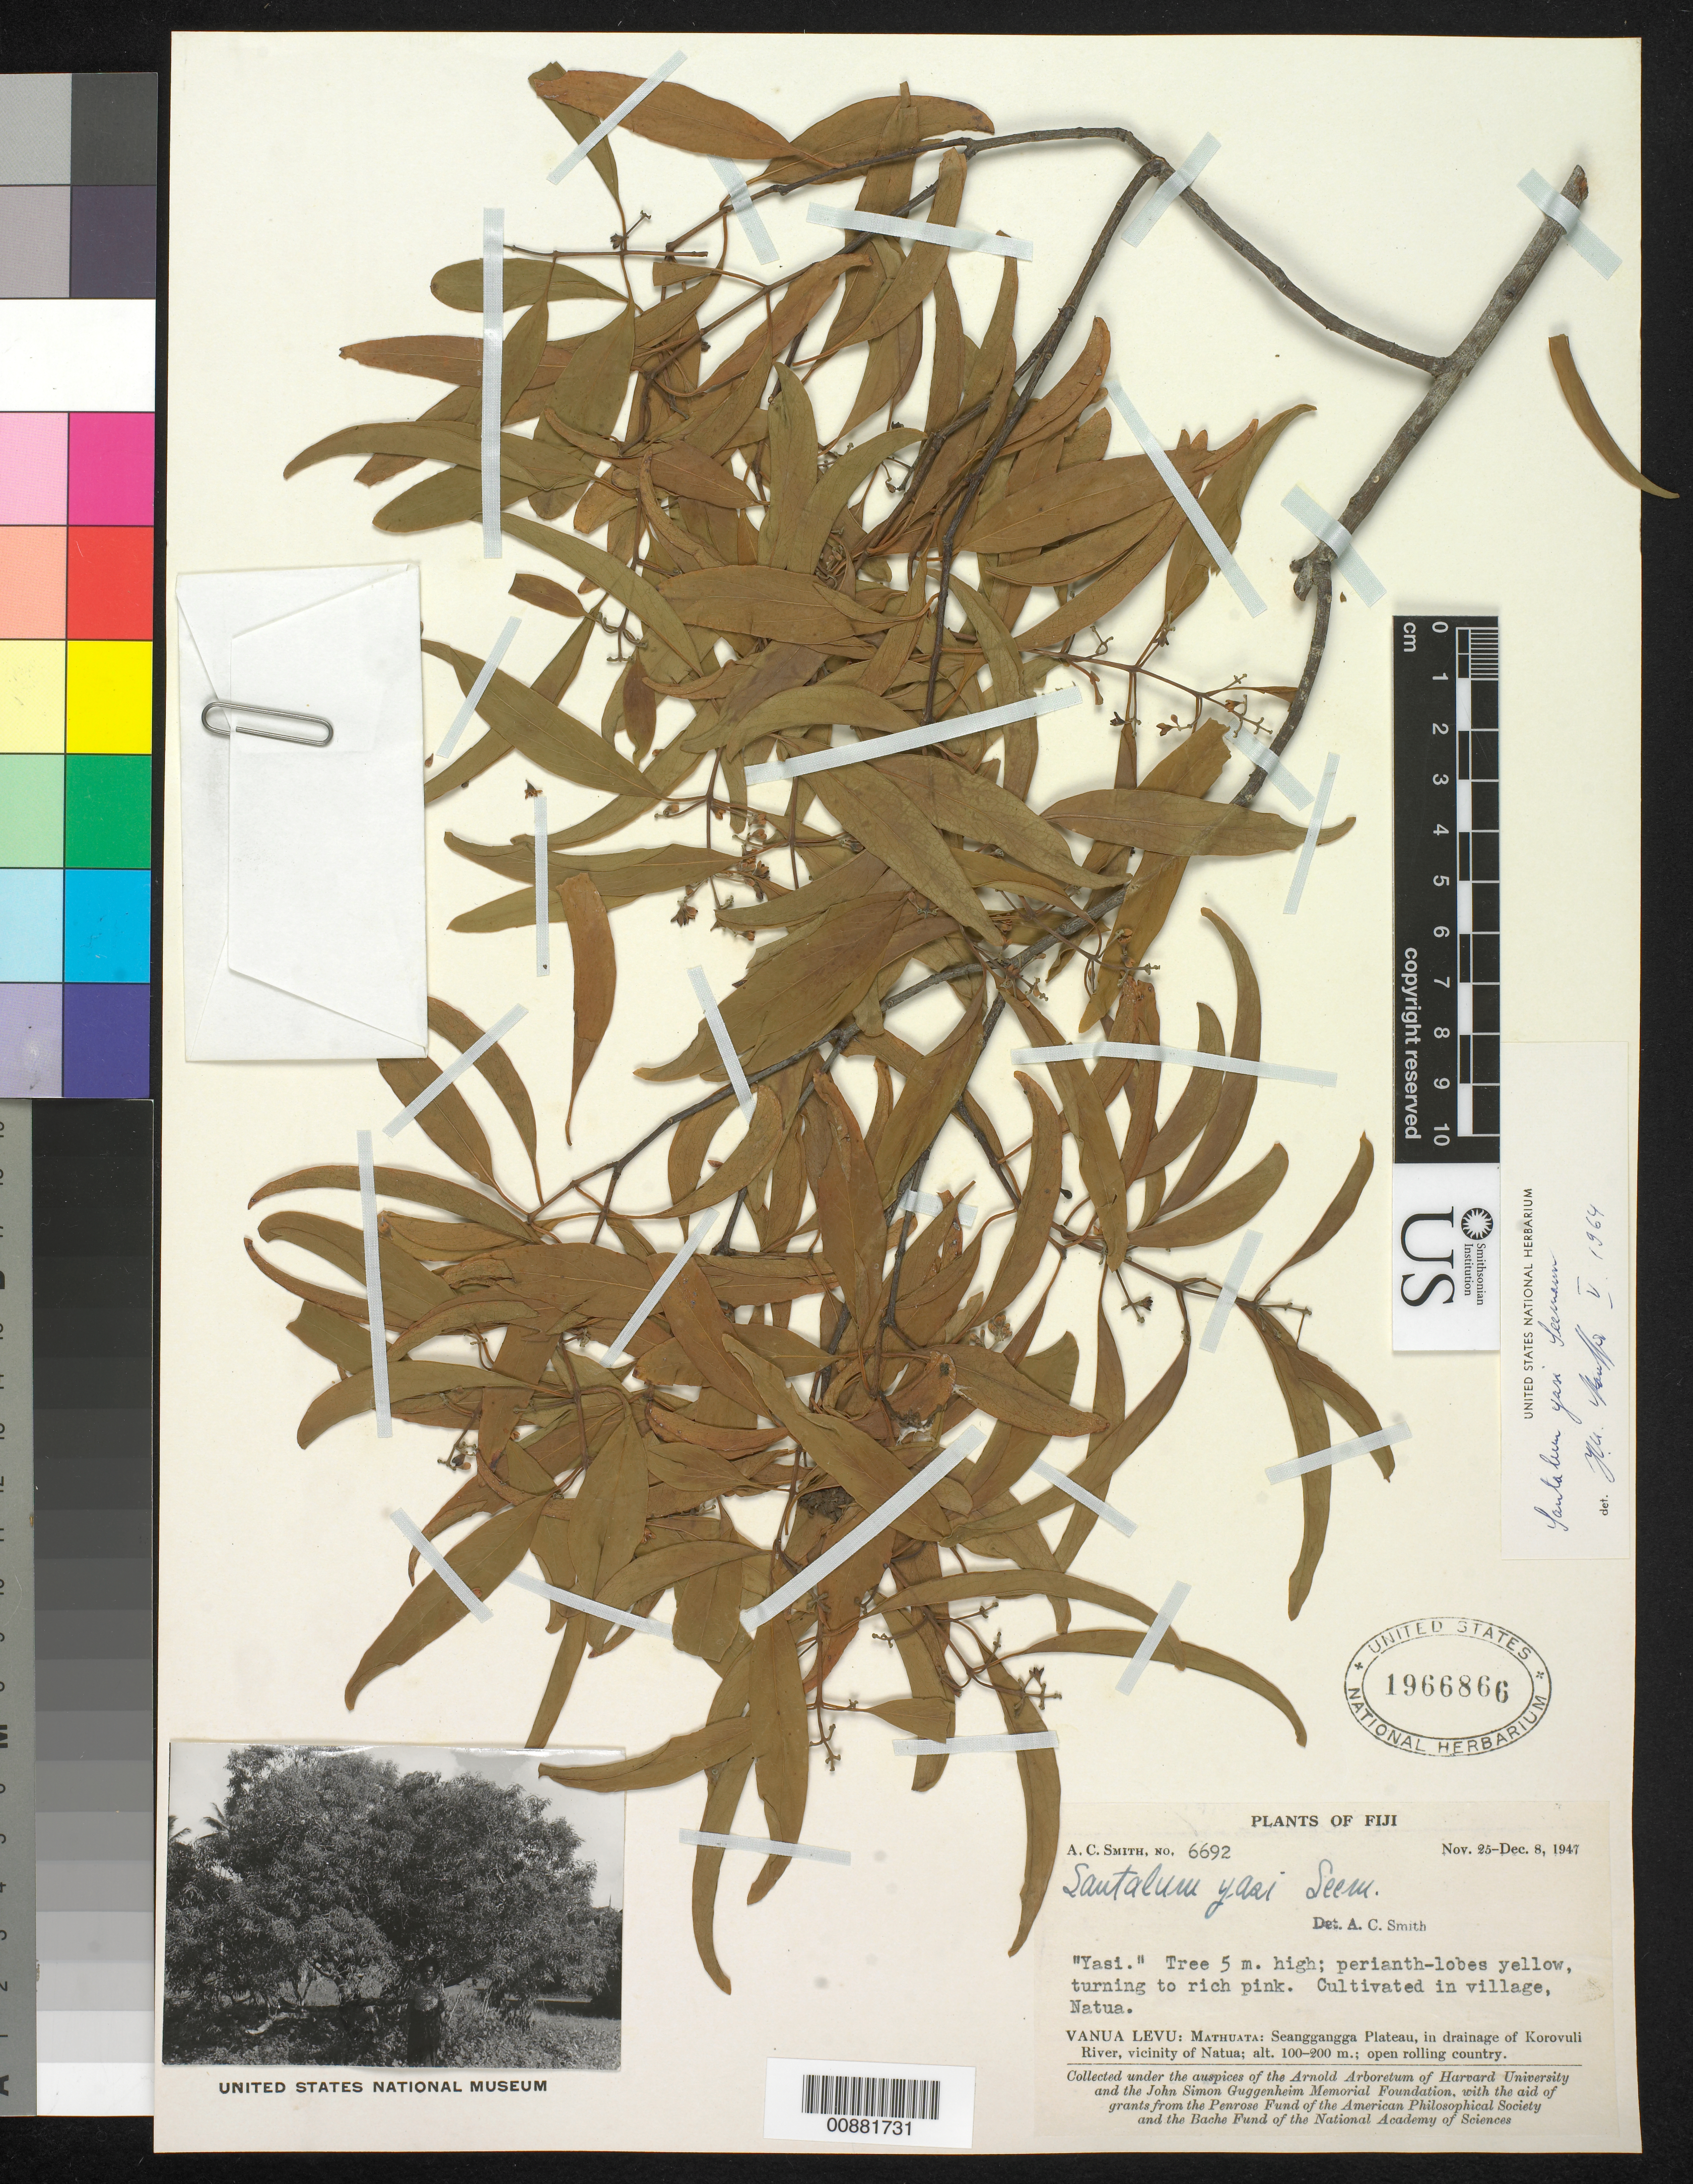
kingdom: Plantae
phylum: Tracheophyta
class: Magnoliopsida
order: Santalales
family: Santalaceae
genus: Santalum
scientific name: Santalum yasi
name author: Seem.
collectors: C. A. Smith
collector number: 6692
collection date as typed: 25 Nov 1947 to 08 Dec 1947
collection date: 1947-11-25/1947-12-08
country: Fiji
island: Macuata-i-wai [Mathuata-i-wai]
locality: Mathuata, Seanggangga Plateau, in drainage of Korovuli River, vicinity of Natua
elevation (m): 100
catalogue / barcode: US 1966866